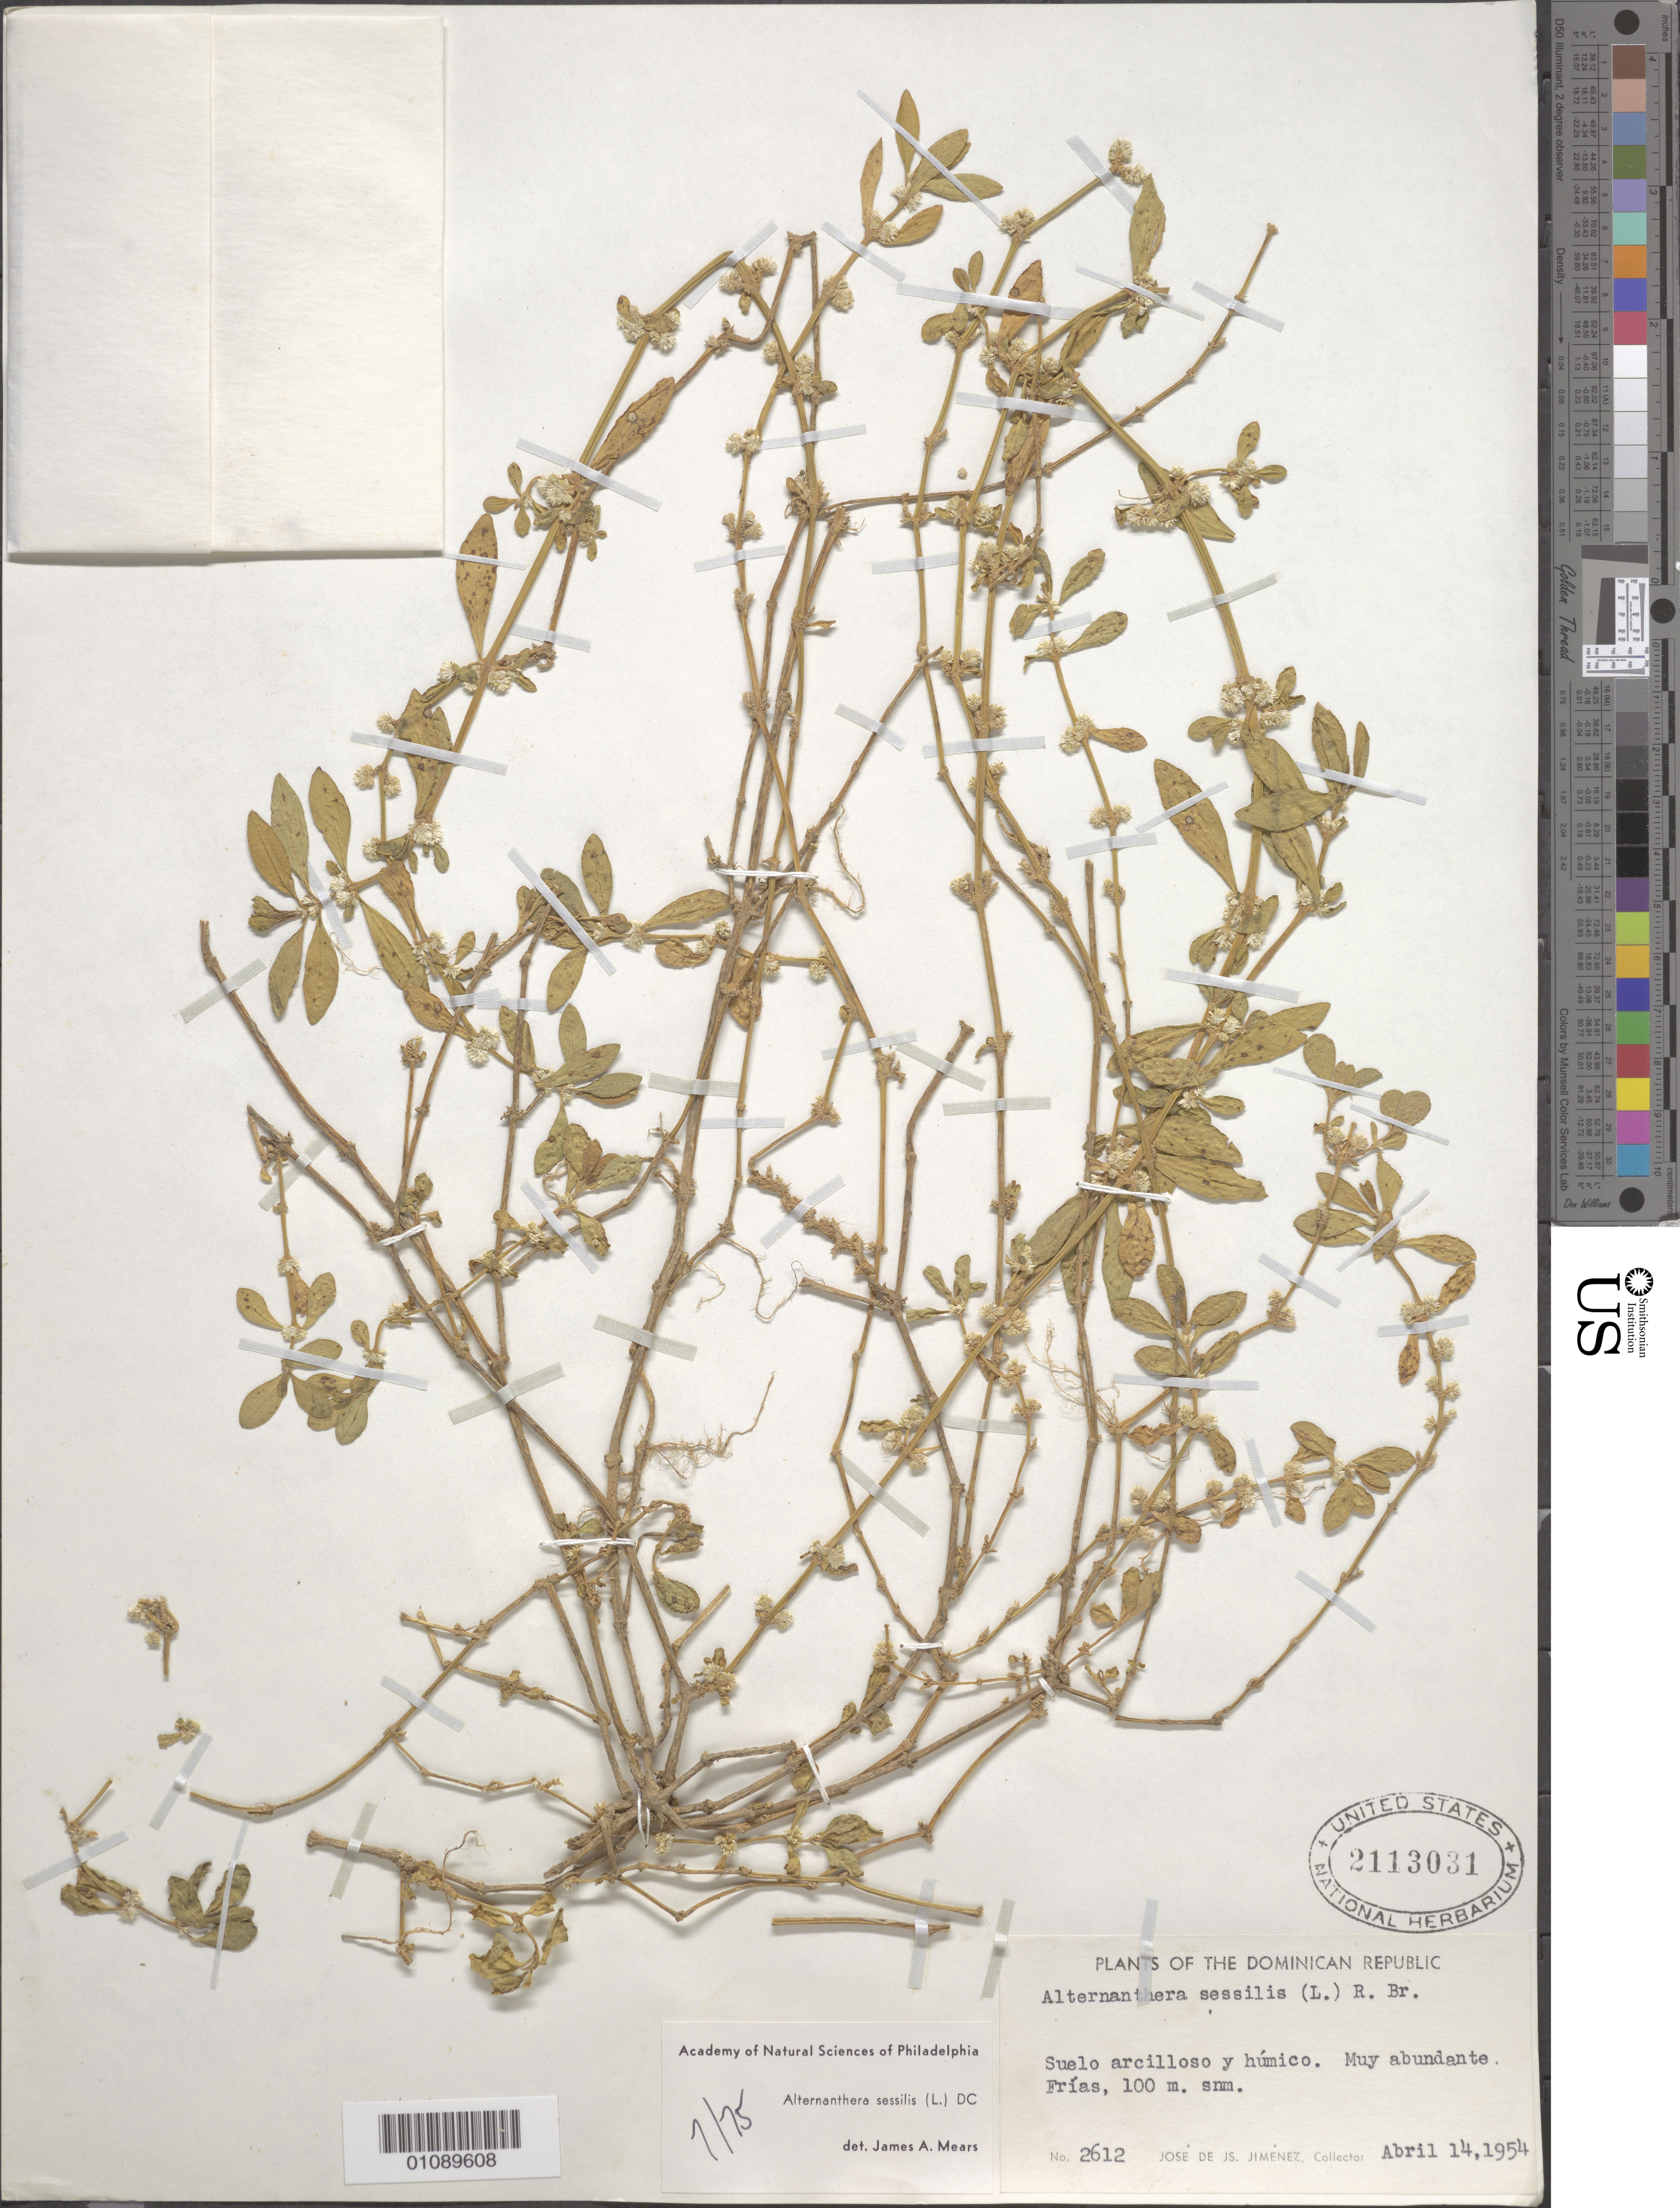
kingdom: Plantae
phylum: Tracheophyta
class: Magnoliopsida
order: Caryophyllales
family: Amaranthaceae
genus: Alternanthera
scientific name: Alternanthera sessilis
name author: (L.) DC.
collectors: J. J. Jiménez Almonte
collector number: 2612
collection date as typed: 14 Apr 1954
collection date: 1954-04-14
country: Dominican Republic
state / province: Monte Plata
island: Dominica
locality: Frias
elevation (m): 100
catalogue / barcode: US 2113031